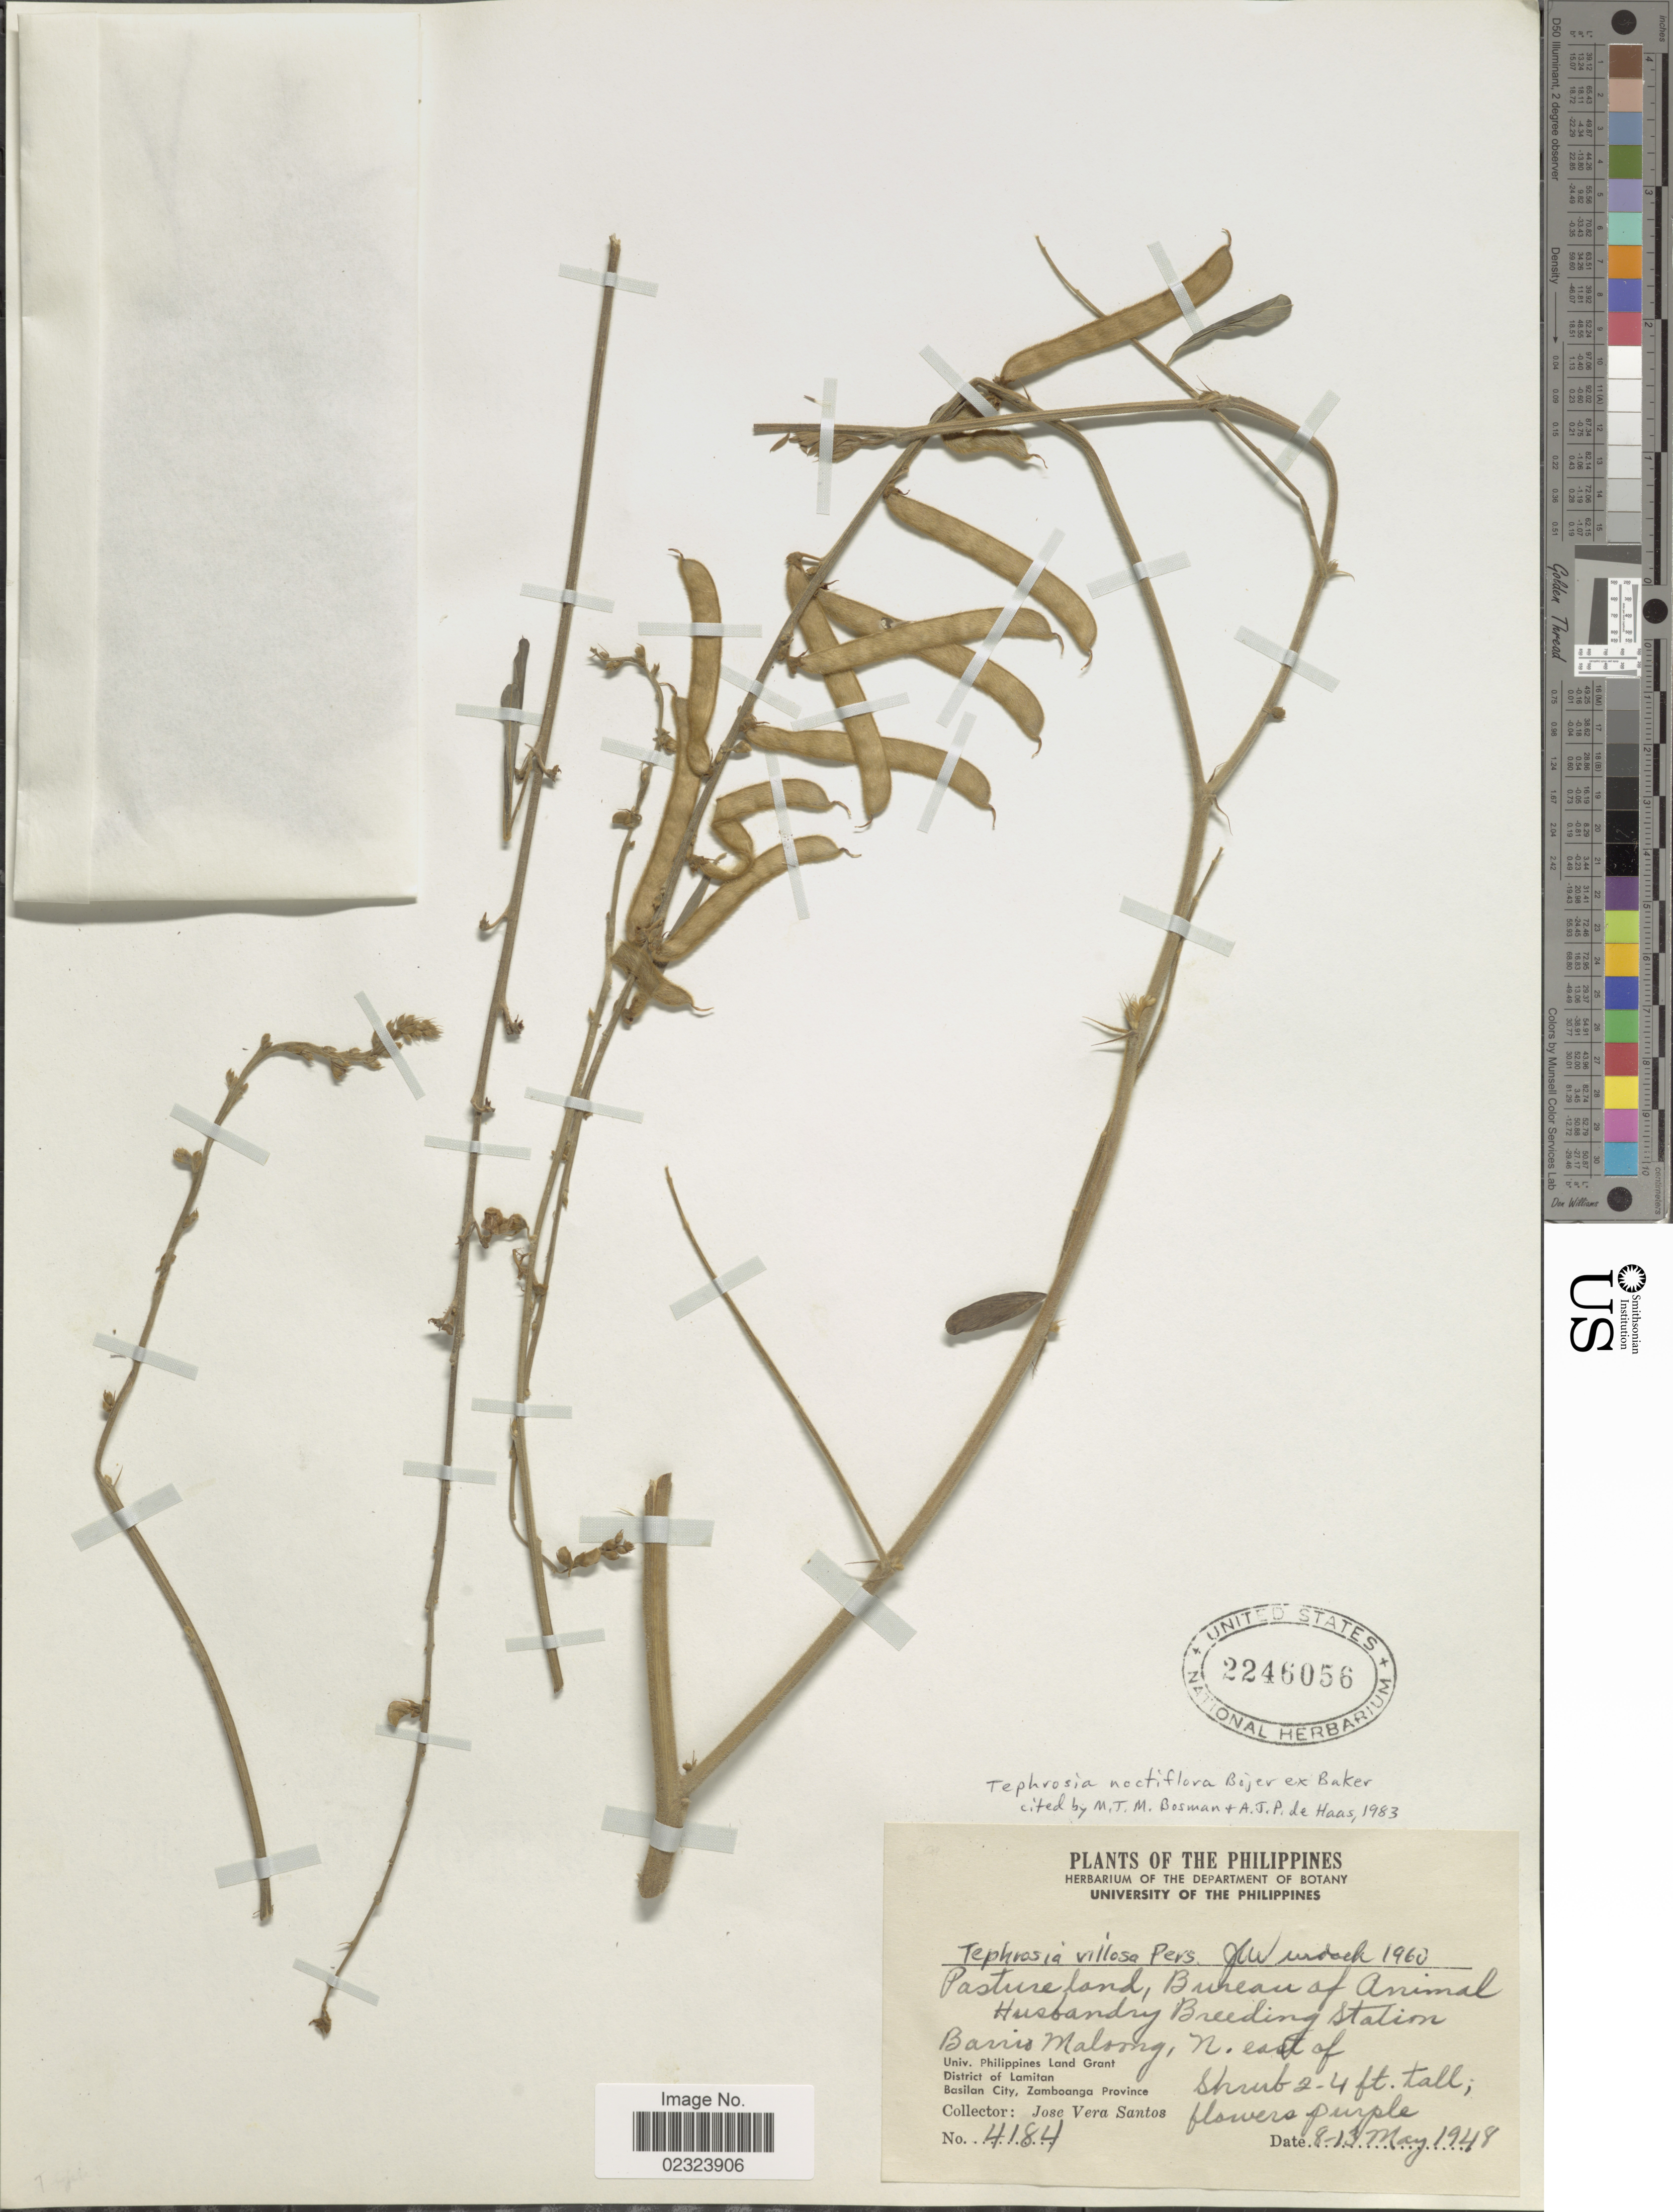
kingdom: Plantae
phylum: Tracheophyta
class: Magnoliopsida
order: Fabales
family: Fabaceae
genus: Tephrosia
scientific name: Tephrosia noctiflora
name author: Bojer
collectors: J. Santos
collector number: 4184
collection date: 1948-05-08/1948-05-13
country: Philippines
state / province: Zamboanga Peninsula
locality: Banis Maloong, N. east of Univ. Philippines Land Grant. District of Lamitan. Basilan City, Zamboanga Province. Bureau of Animal Husbandry Breeding Station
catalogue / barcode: US 2246056